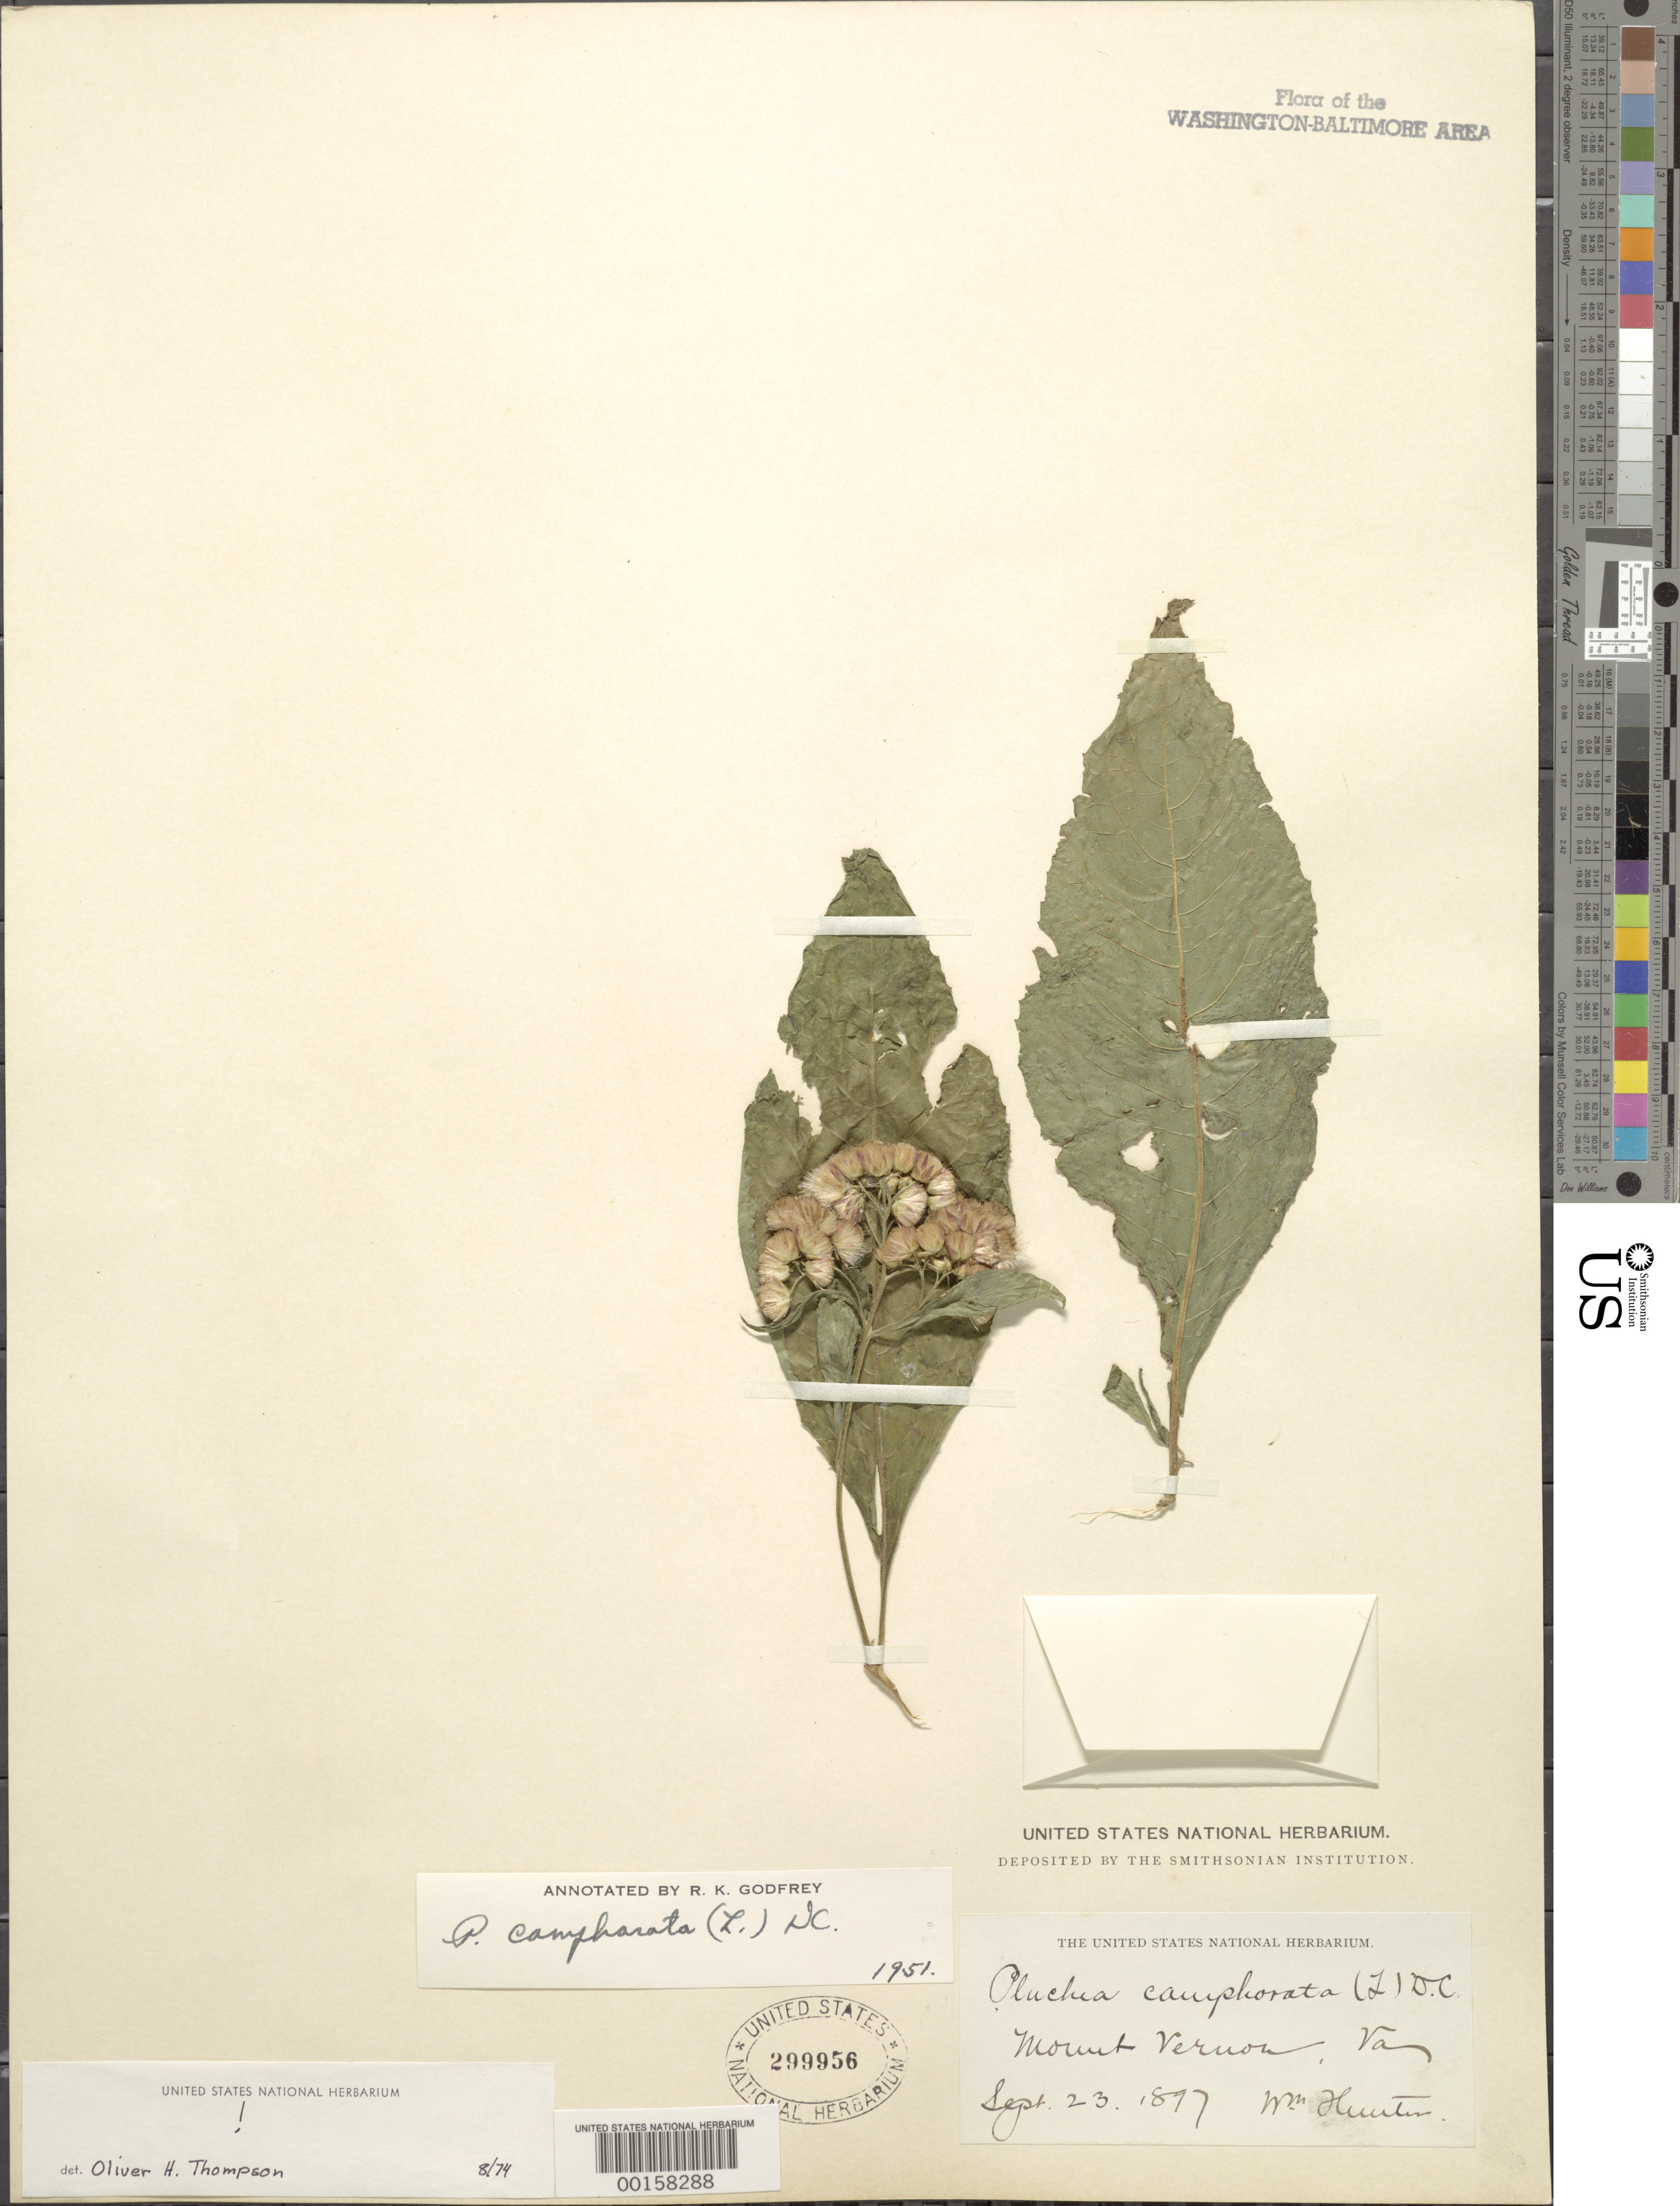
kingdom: Plantae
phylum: Tracheophyta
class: Magnoliopsida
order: Asterales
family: Asteraceae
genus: Pluchea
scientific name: Pluchea camphorata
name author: (L.) DC.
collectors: W. Hunter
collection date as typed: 23 Sep 1897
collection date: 1897-09-23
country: United States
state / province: Virginia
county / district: Fairfax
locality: Mount Vernon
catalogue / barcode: US 299956